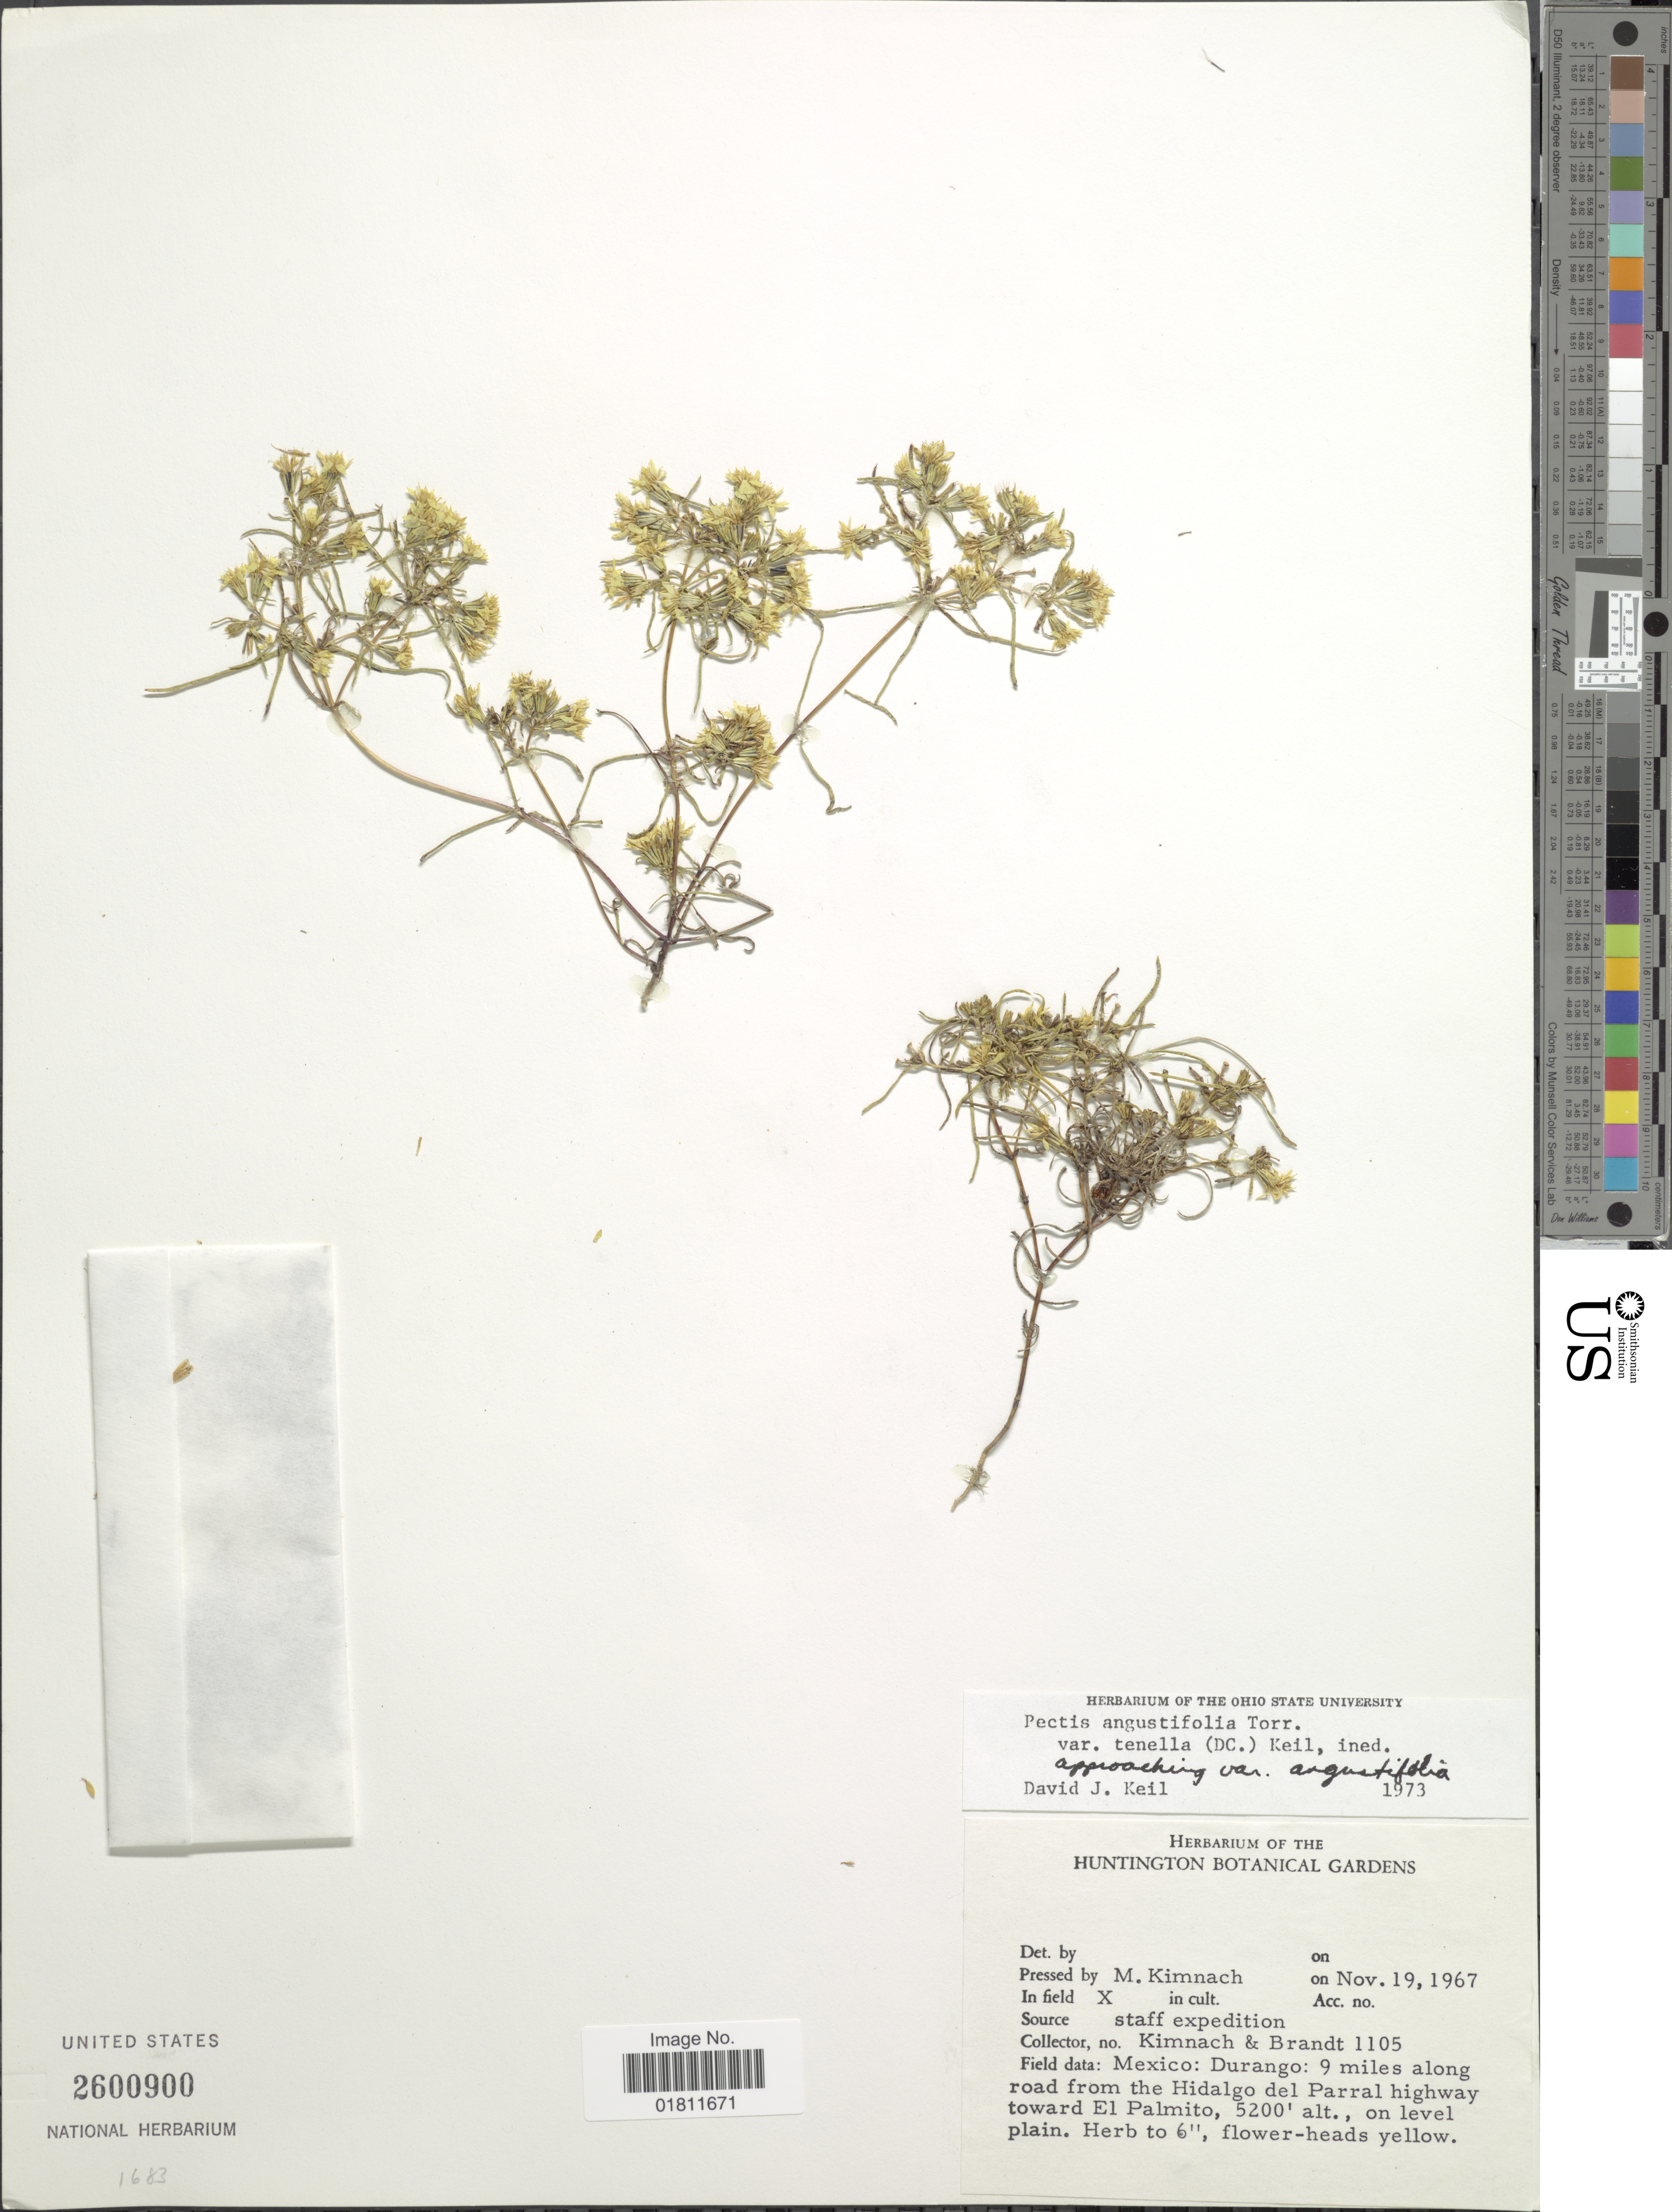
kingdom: Plantae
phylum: Tracheophyta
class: Magnoliopsida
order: Asterales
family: Asteraceae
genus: Pectis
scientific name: Pectis angustifolia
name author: Torr.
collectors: -. Kimnach & Brandt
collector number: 1105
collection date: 1967-11-19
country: Mexico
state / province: Durango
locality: Mexico: Durango: 9 miles along road from the Hidalgo del Parral highway toward El Palmito.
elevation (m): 1585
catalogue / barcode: US 2600900